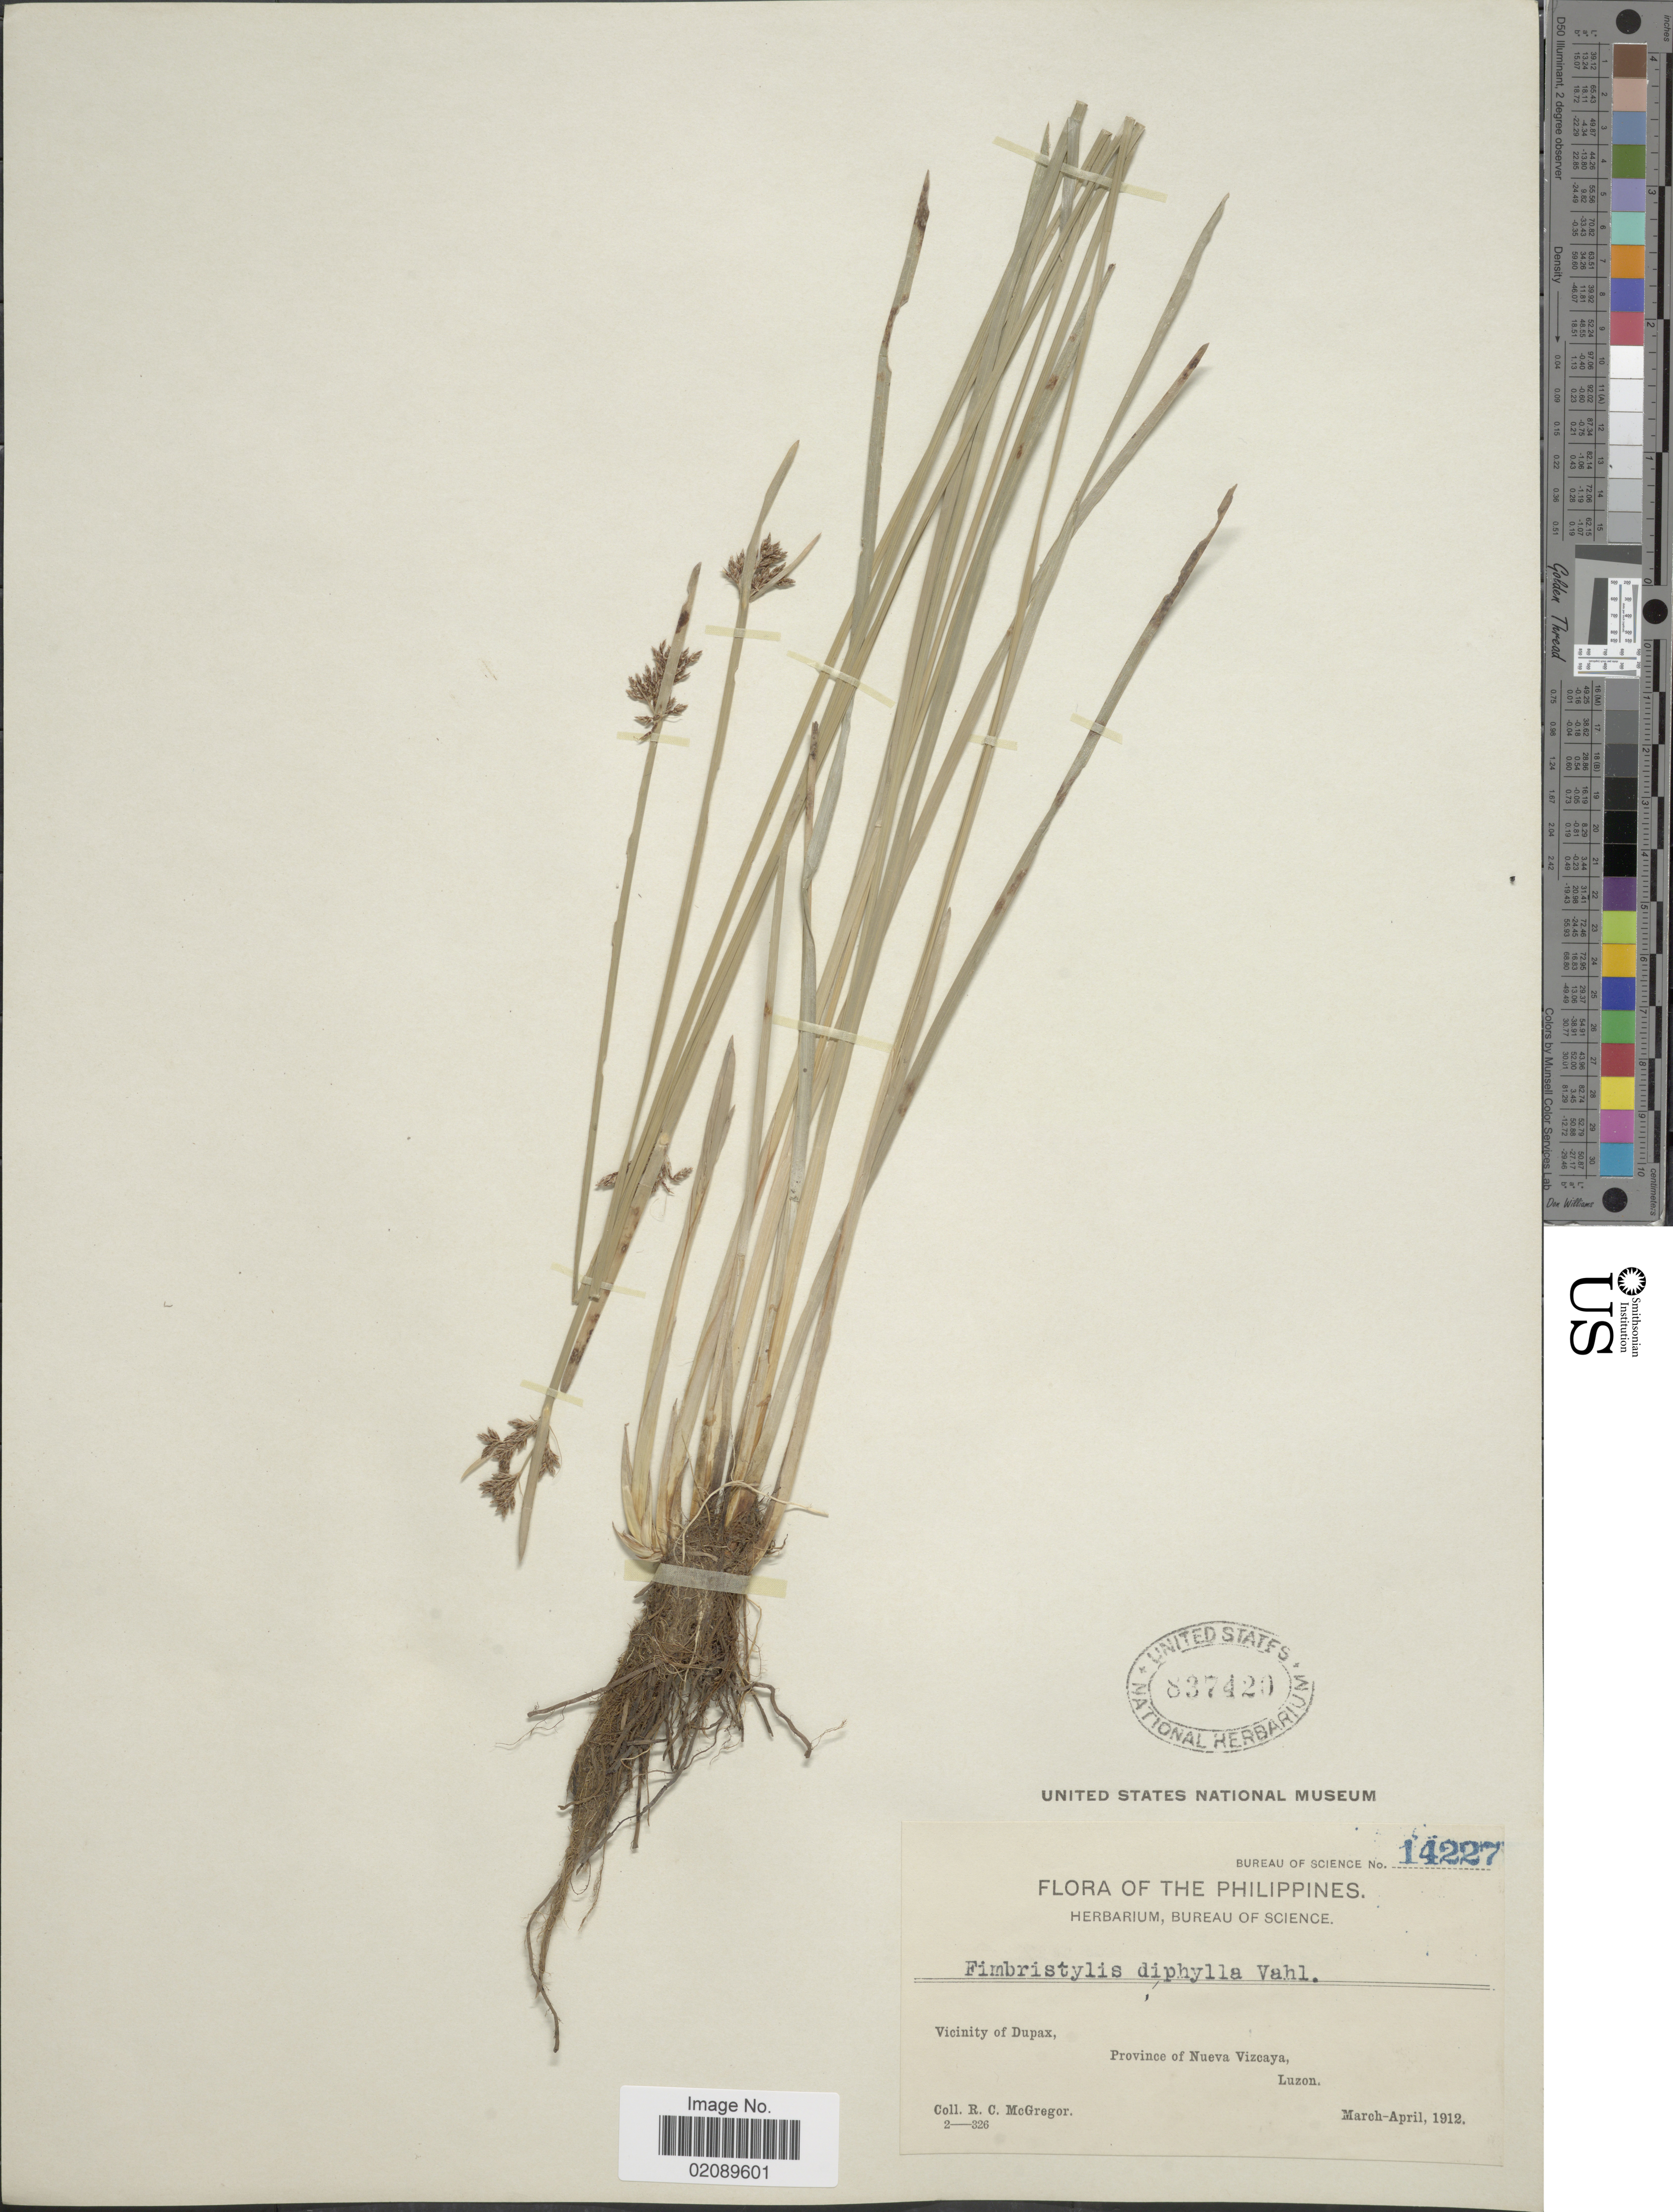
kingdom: Plantae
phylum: Tracheophyta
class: Liliopsida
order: Poales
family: Cyperaceae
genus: Fimbristylis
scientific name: Fimbristylis annua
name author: (All.) Roem. & Schult.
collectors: R. C. McGregor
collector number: Bureau of Science 14227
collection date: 1912-03/1912-04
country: Philippines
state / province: Cagayan Valley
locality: Vicinity of Dupax, Province of Nueva Vizcaya, Luzon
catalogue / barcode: US 837420